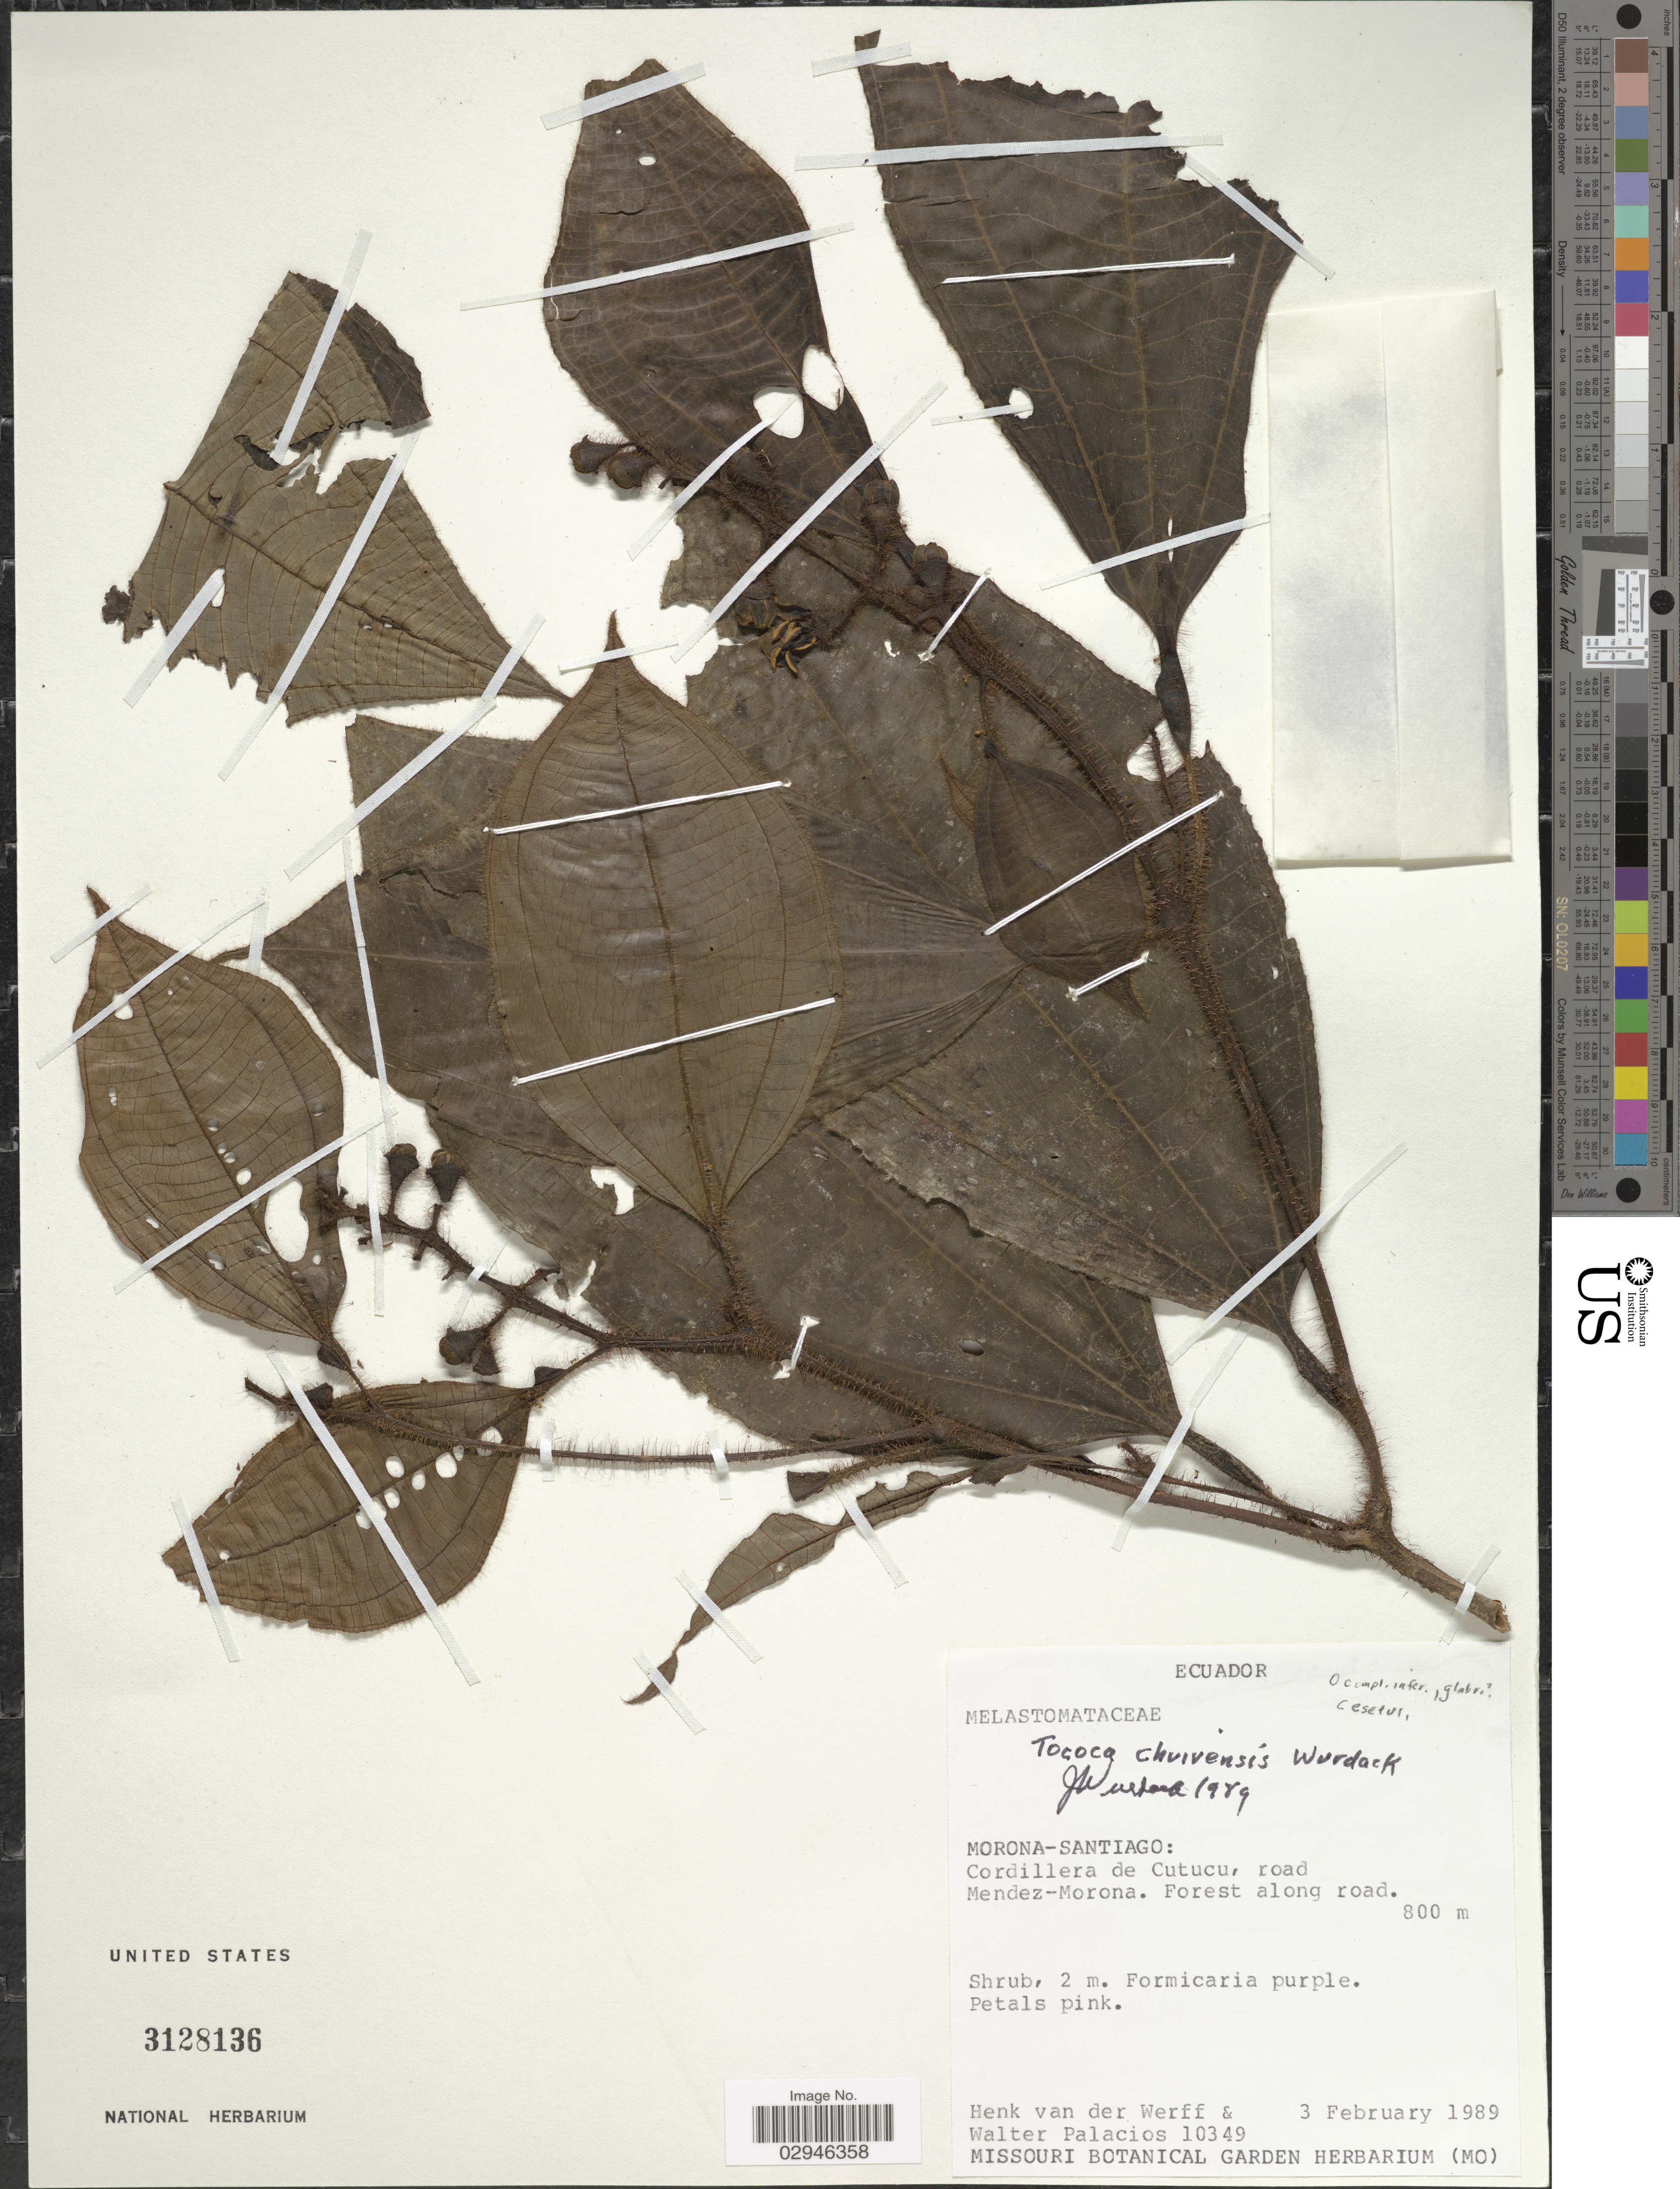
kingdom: Plantae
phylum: Tracheophyta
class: Magnoliopsida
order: Myrtales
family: Melastomataceae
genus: Tococa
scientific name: Tococa chuivensis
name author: Wurdack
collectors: H. van der Werff & W. Palacios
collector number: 10349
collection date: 1989-02-03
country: Ecuador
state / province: Morona-Santiago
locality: Cordillera de Cutucu, road Mendez-Morona, Forest along road.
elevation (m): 800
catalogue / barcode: US 3128136